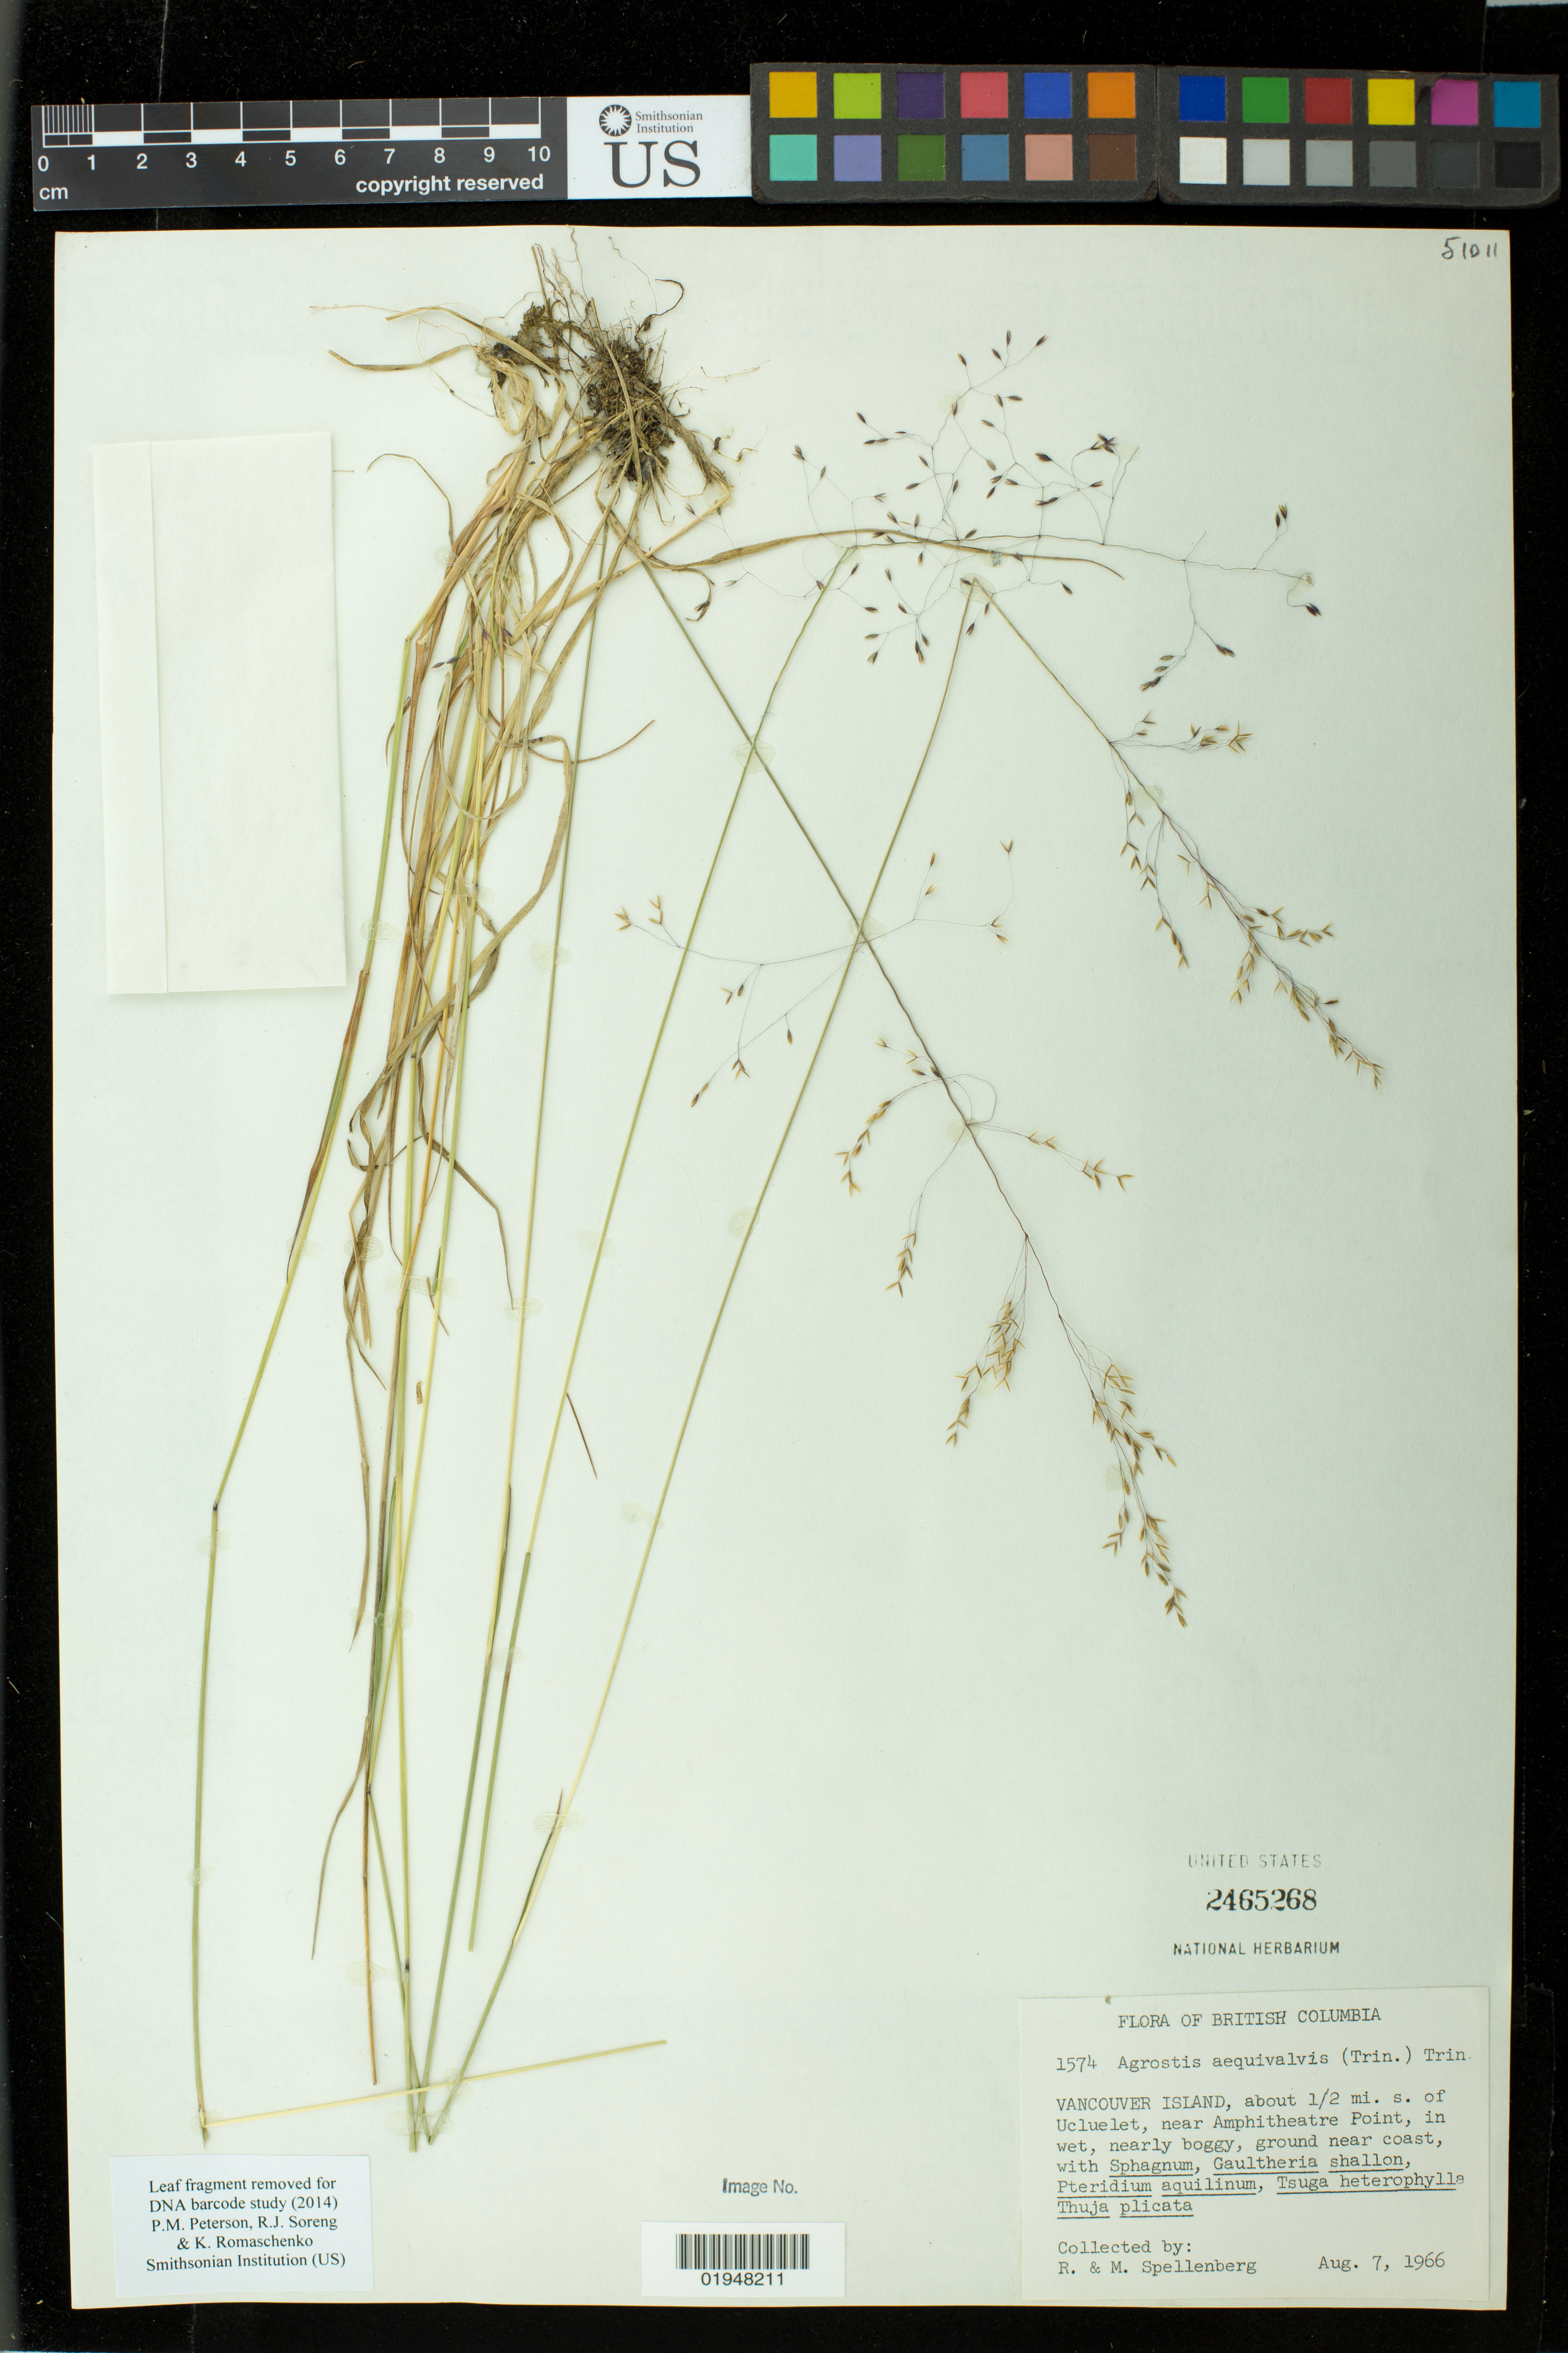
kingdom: Plantae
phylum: Tracheophyta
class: Liliopsida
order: Poales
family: Poaceae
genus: Agrostis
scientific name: Agrostis aequivalvis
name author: (Trin.) Trin.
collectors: R. Spellenberg & Spellenberg, M.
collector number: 1574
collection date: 1966-08-07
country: Canada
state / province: British Columbia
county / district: Regional District of Alberni-Clayoquot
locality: Vancouver Island: about 1/2 mi. s. of Ucluelet, near Amphitheatre Point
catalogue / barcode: US 2465268